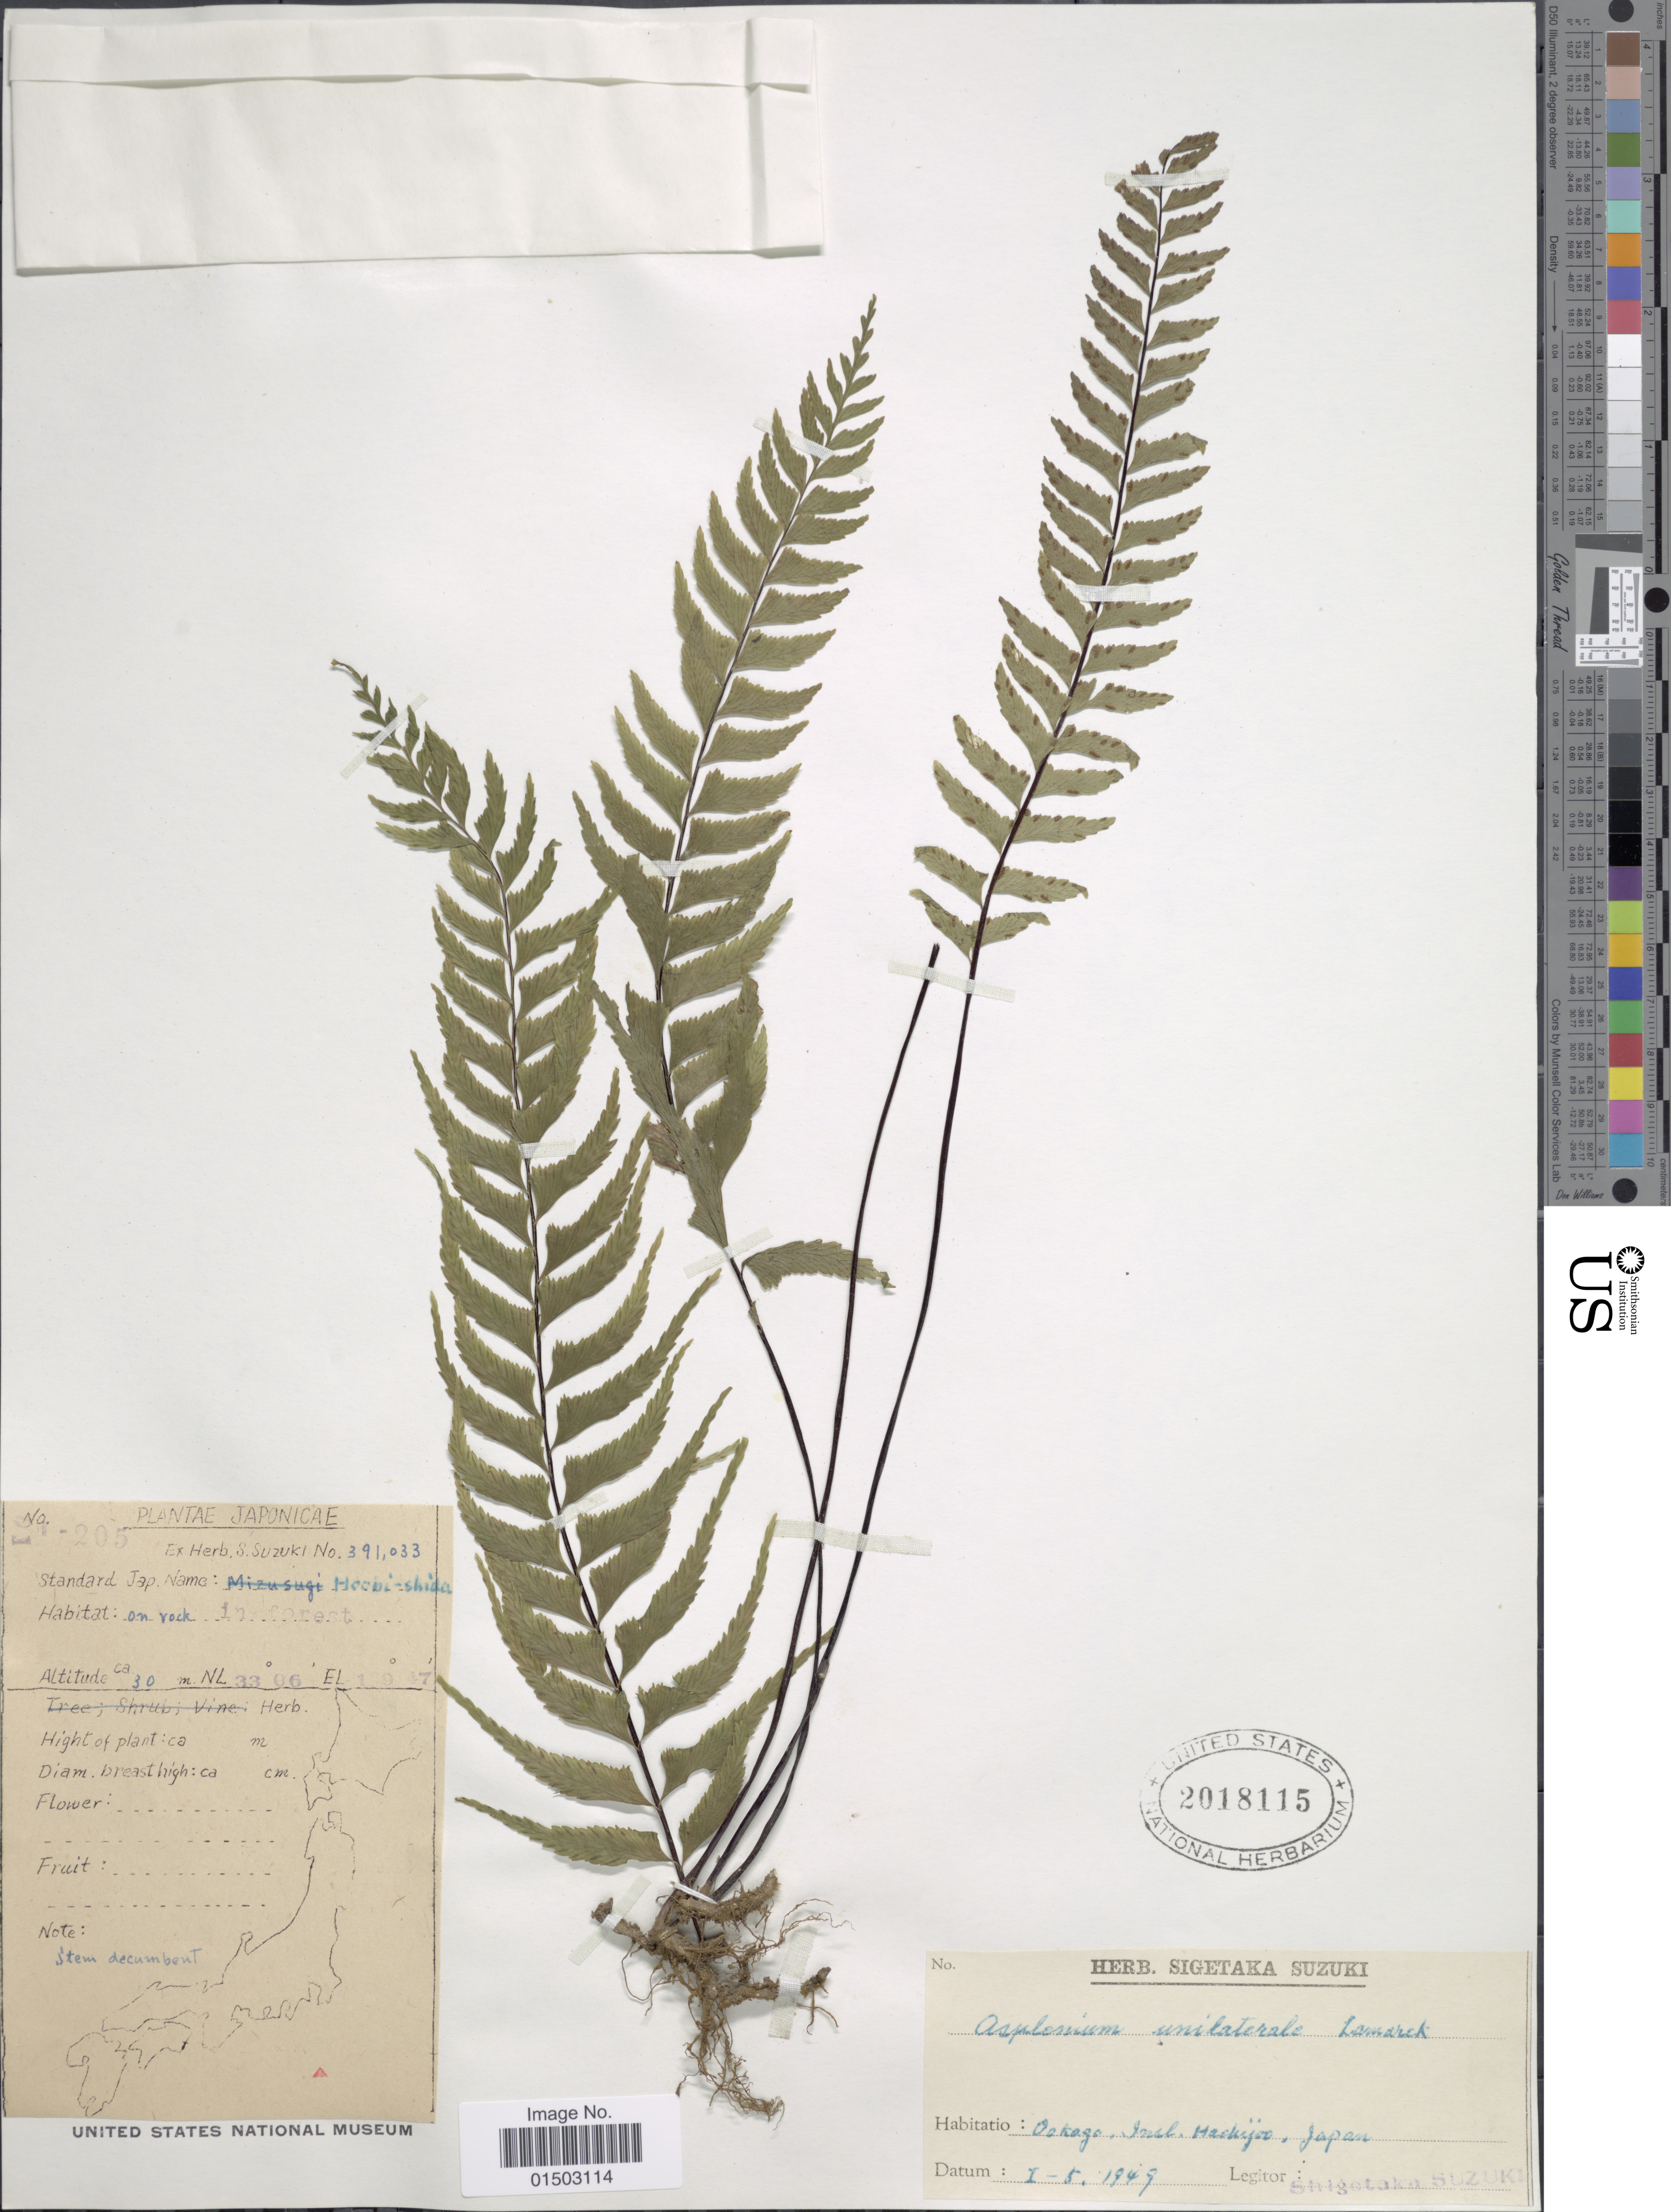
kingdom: Plantae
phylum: Tracheophyta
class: Polypodiopsida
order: Polypodiales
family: Aspleniaceae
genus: Hymenasplenium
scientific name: Hymenasplenium unilaterale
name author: (Lam.) Hayata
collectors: S. Suzuki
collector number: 391033*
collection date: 1949-05-01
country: Japan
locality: Ookago, trail, Hachijoo, Japan.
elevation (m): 30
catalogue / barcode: US 2018115